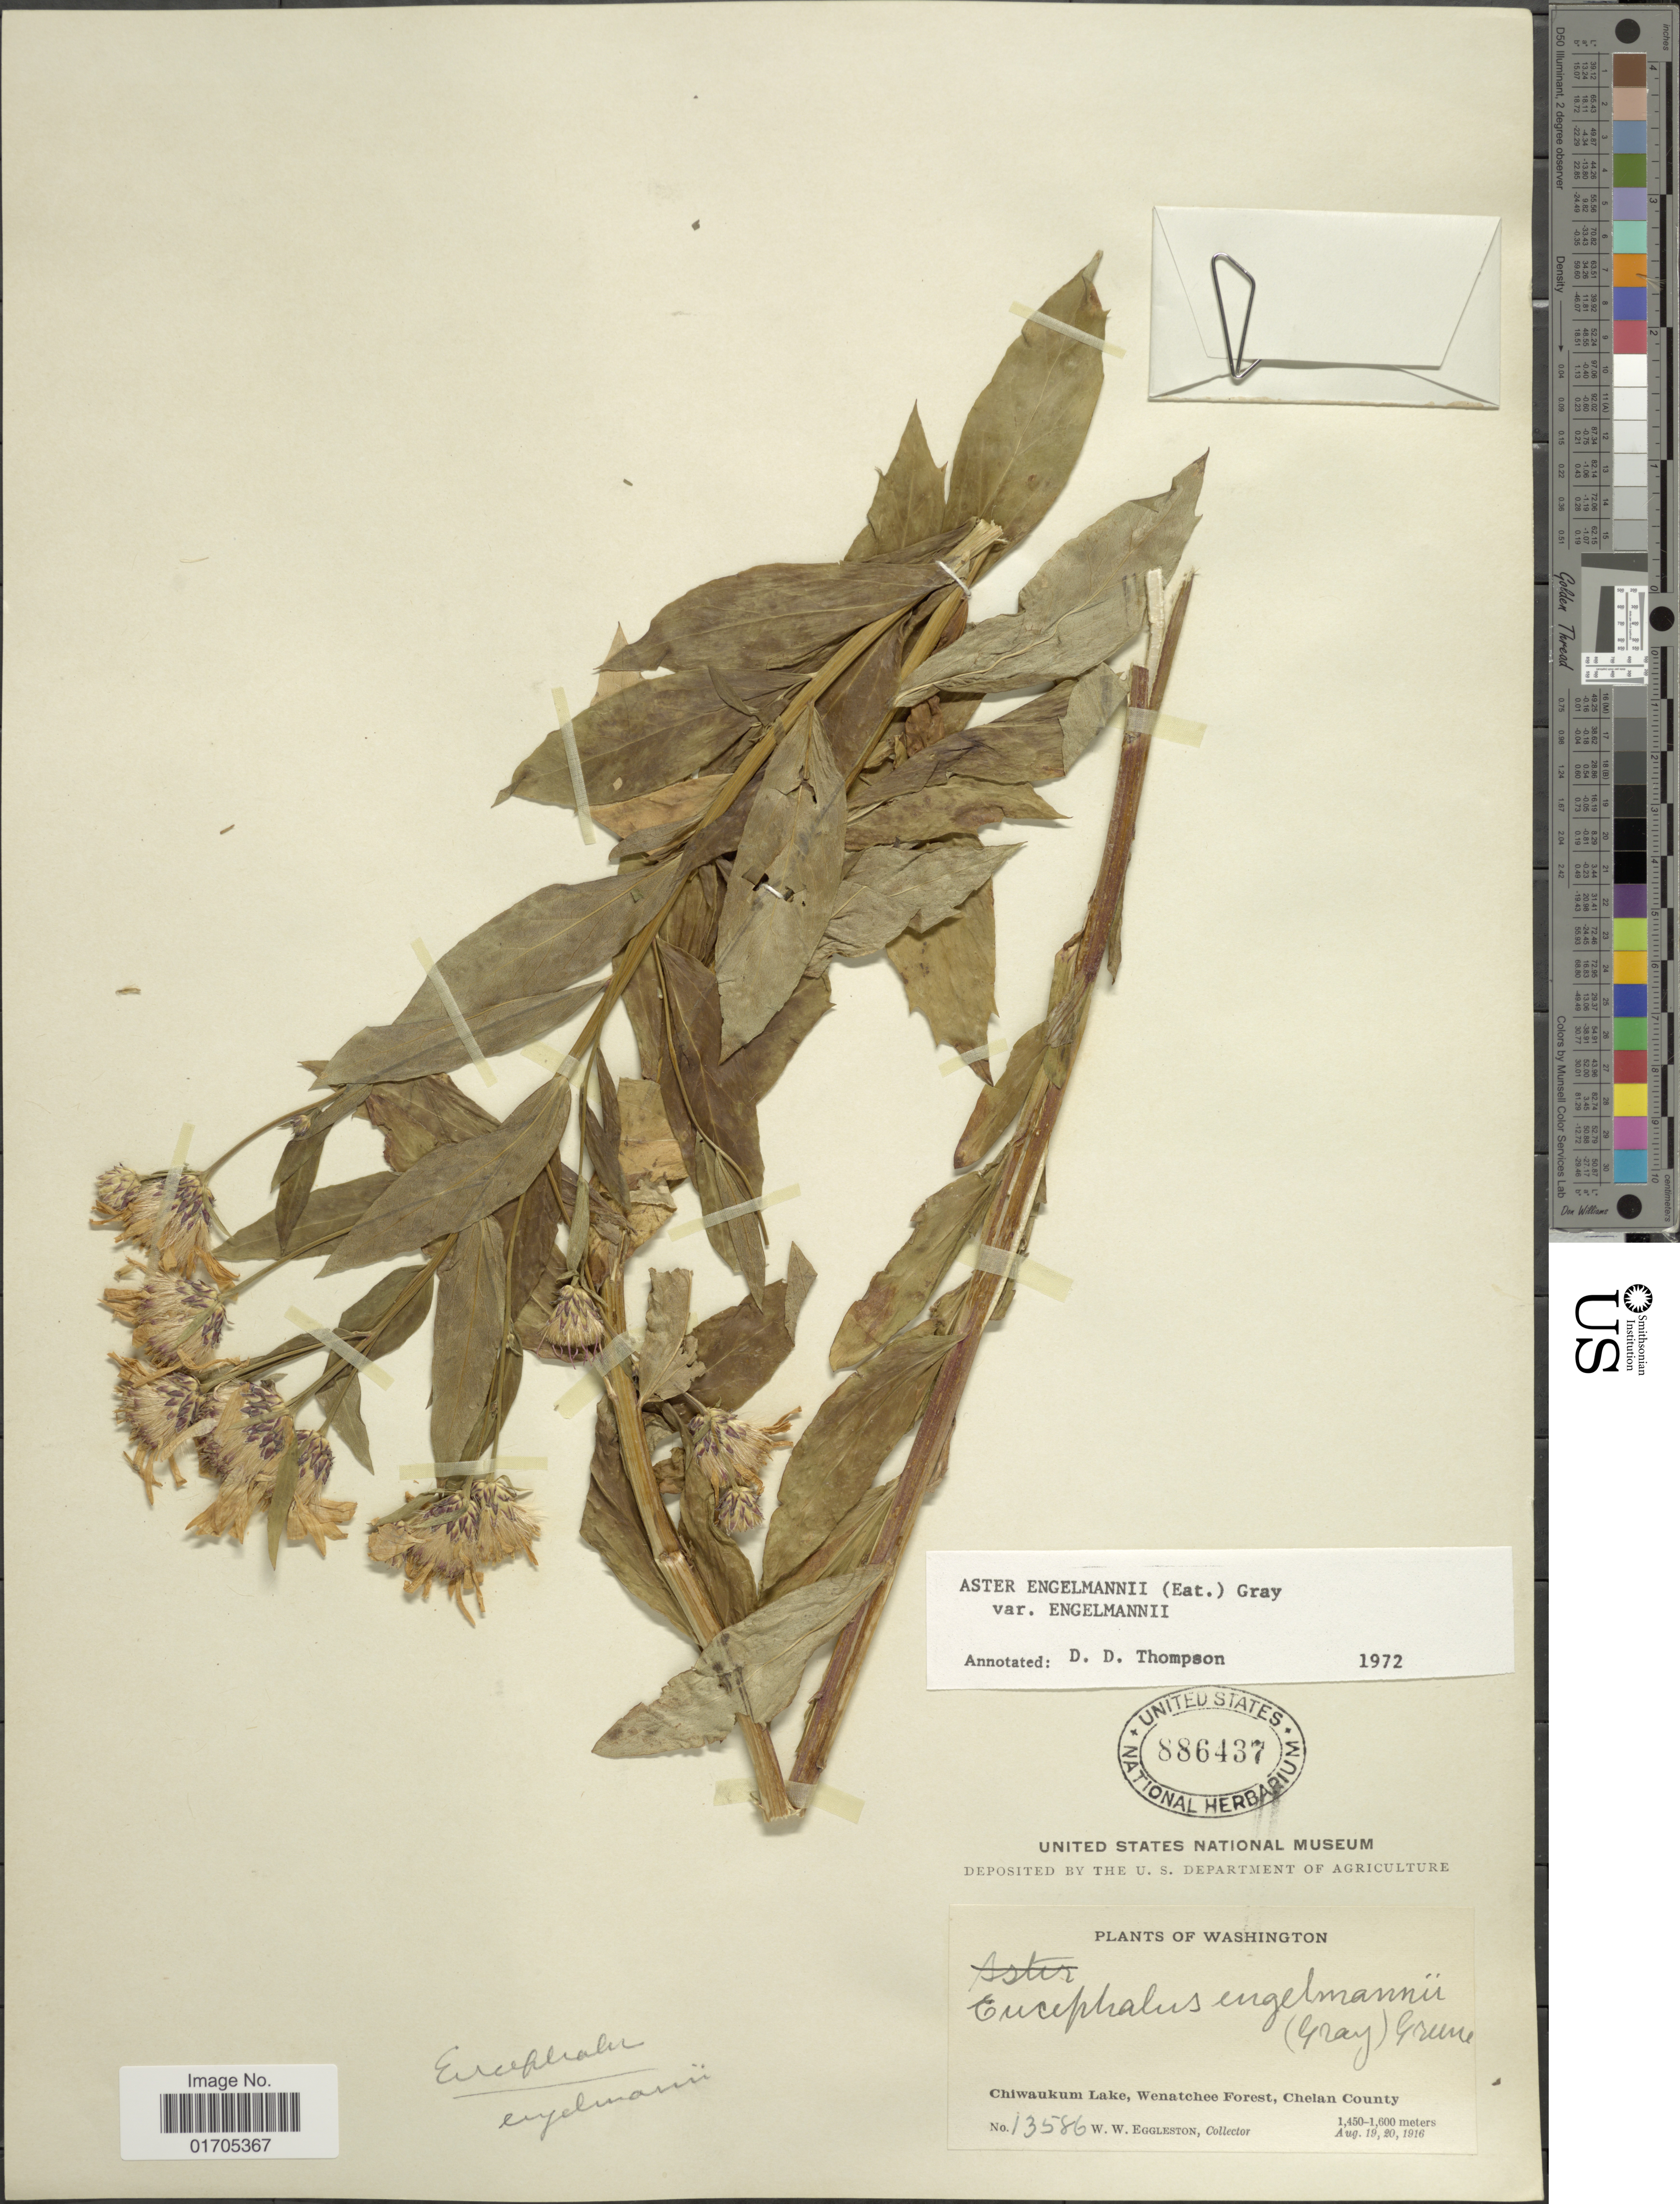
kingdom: Plantae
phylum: Tracheophyta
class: Magnoliopsida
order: Asterales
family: Asteraceae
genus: Eucephalus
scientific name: Eucephalus engelmannii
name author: (D.C. Eaton) Greene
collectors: W. W. Eggleston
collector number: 13586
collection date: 1916-08-19/1916-08-20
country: United States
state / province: Washington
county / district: Chelan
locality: Washington. Chiwaukum Lake, Wenatchee Forest, Chelan County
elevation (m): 1450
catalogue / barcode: US 886437